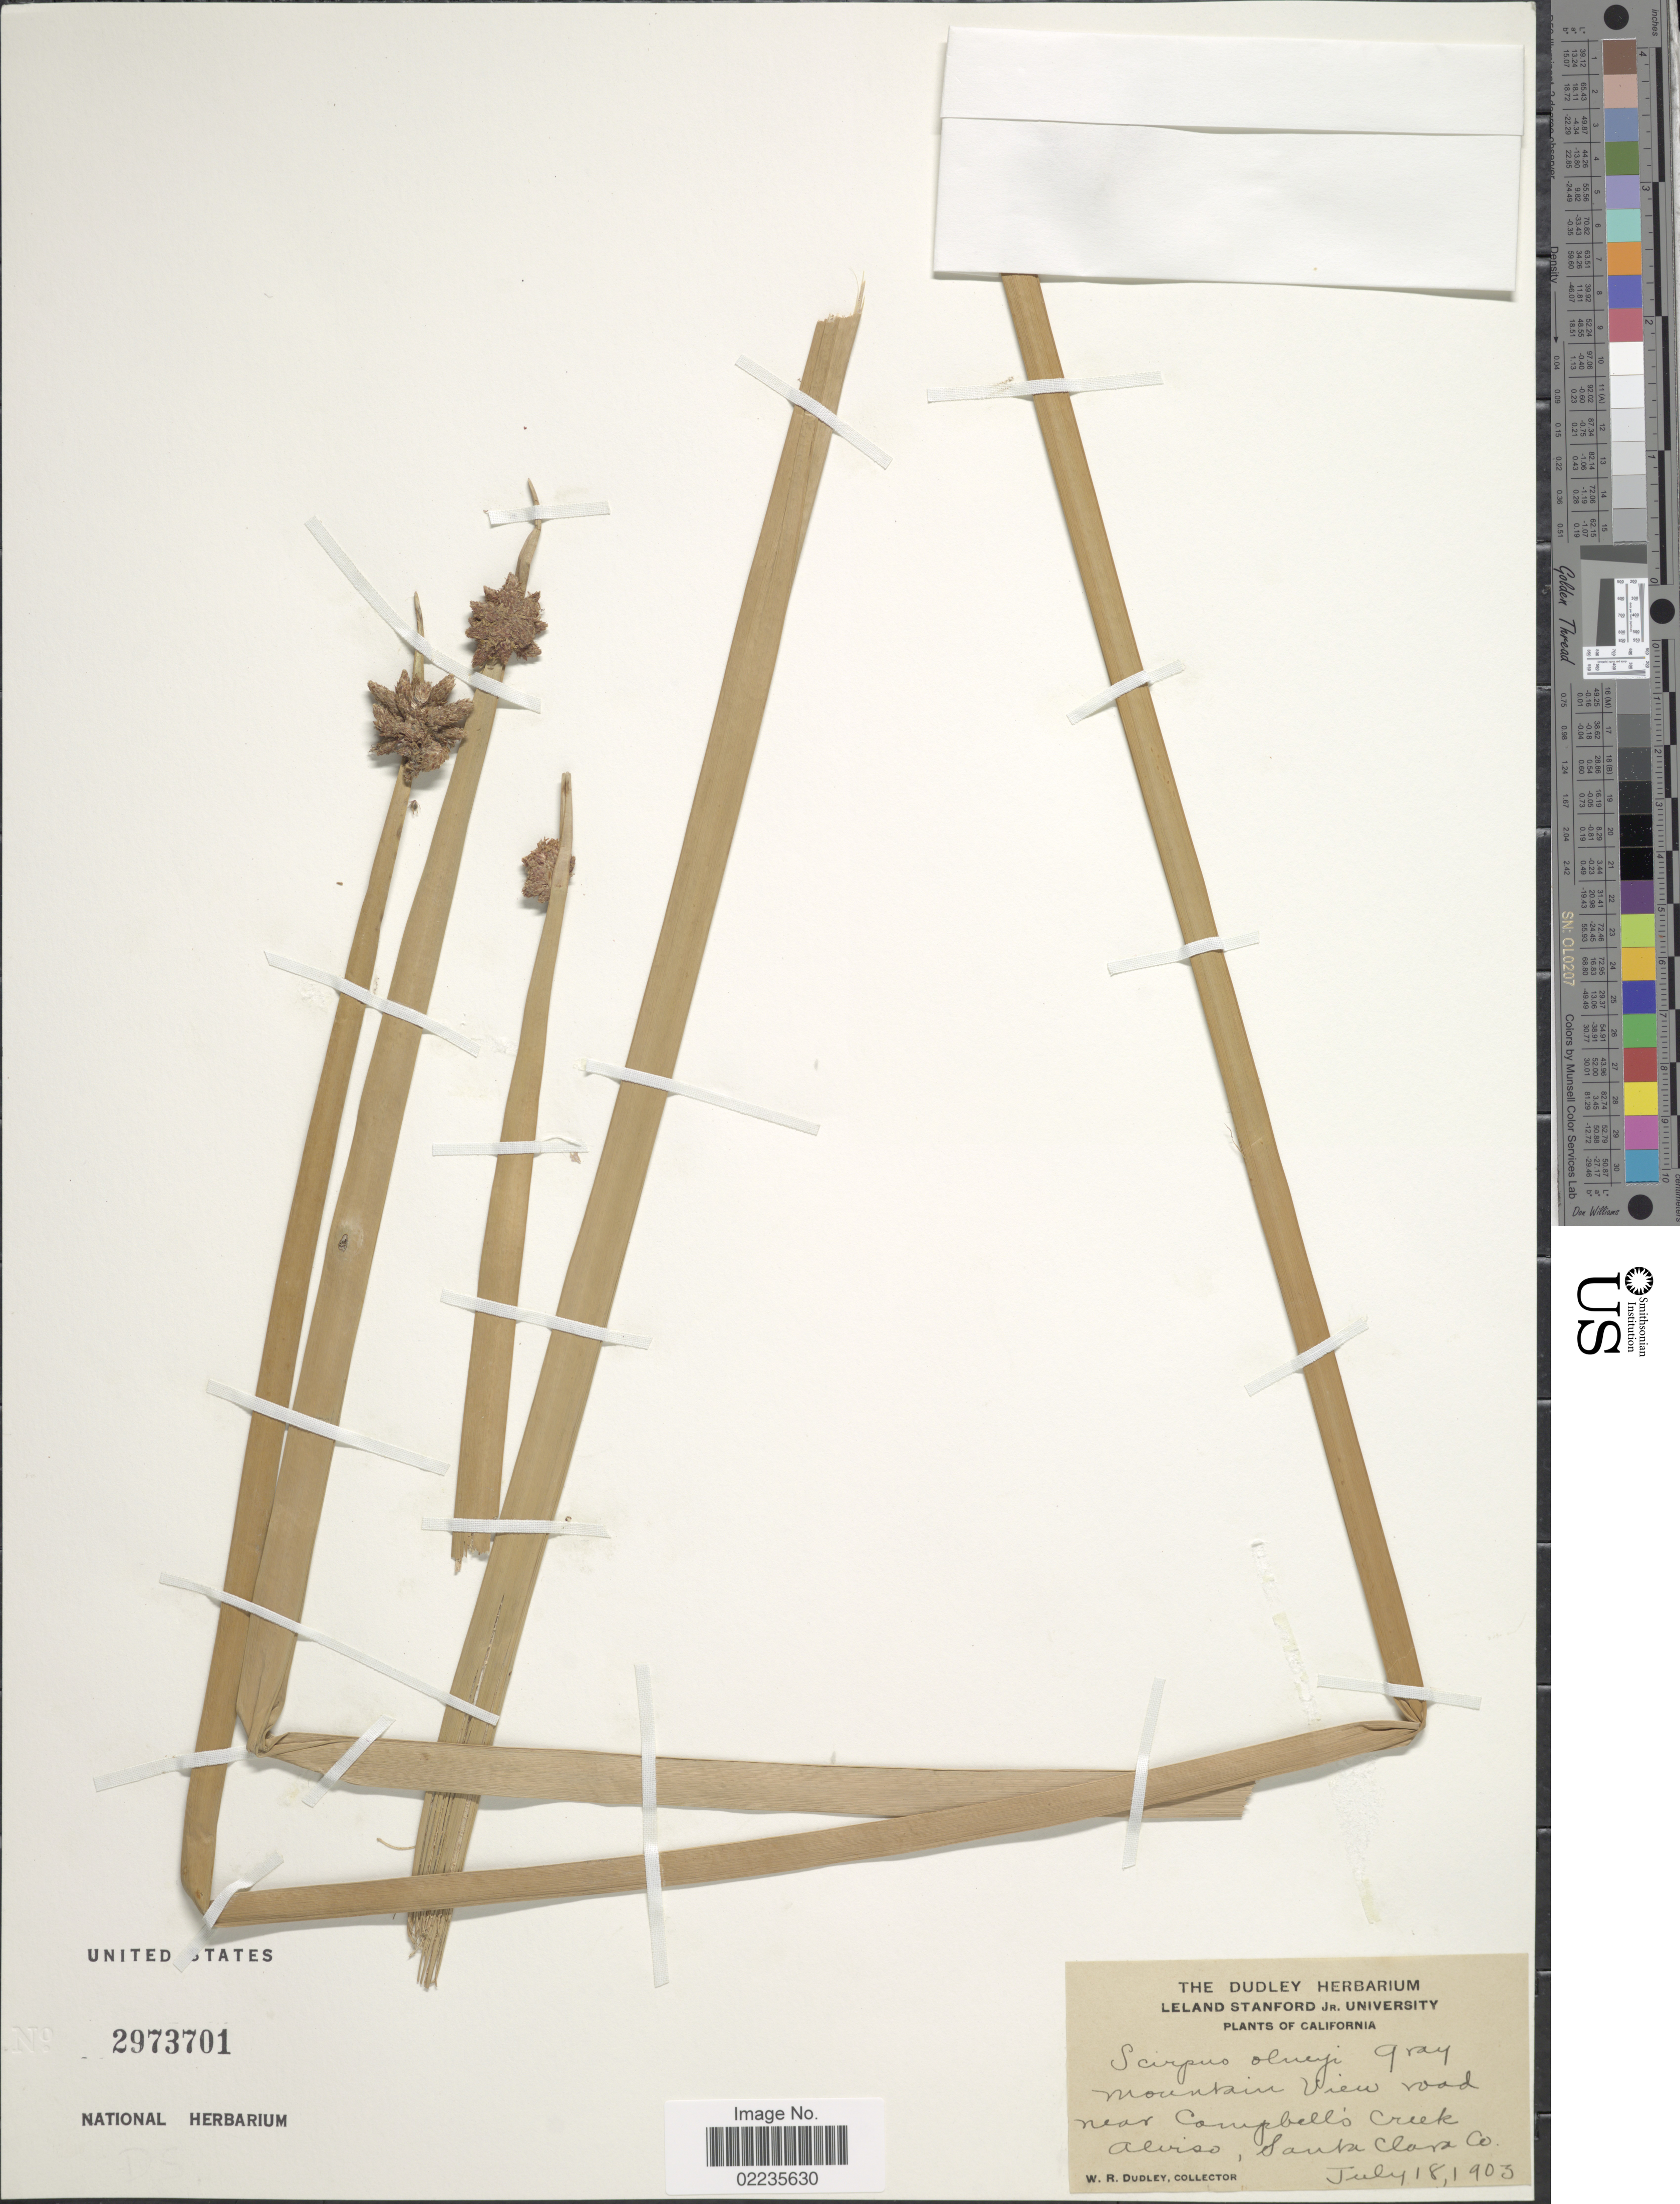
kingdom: Plantae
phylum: Tracheophyta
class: Liliopsida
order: Poales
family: Cyperaceae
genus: Schoenoplectus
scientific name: Schoenoplectus americanus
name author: (Pers.) Volkart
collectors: W. Dudley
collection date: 1903-07-18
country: United States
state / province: California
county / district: Santa Clara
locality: Mountain View road near Campbells Creek, Alviso, Santa Clara Co.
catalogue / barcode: US 2973701